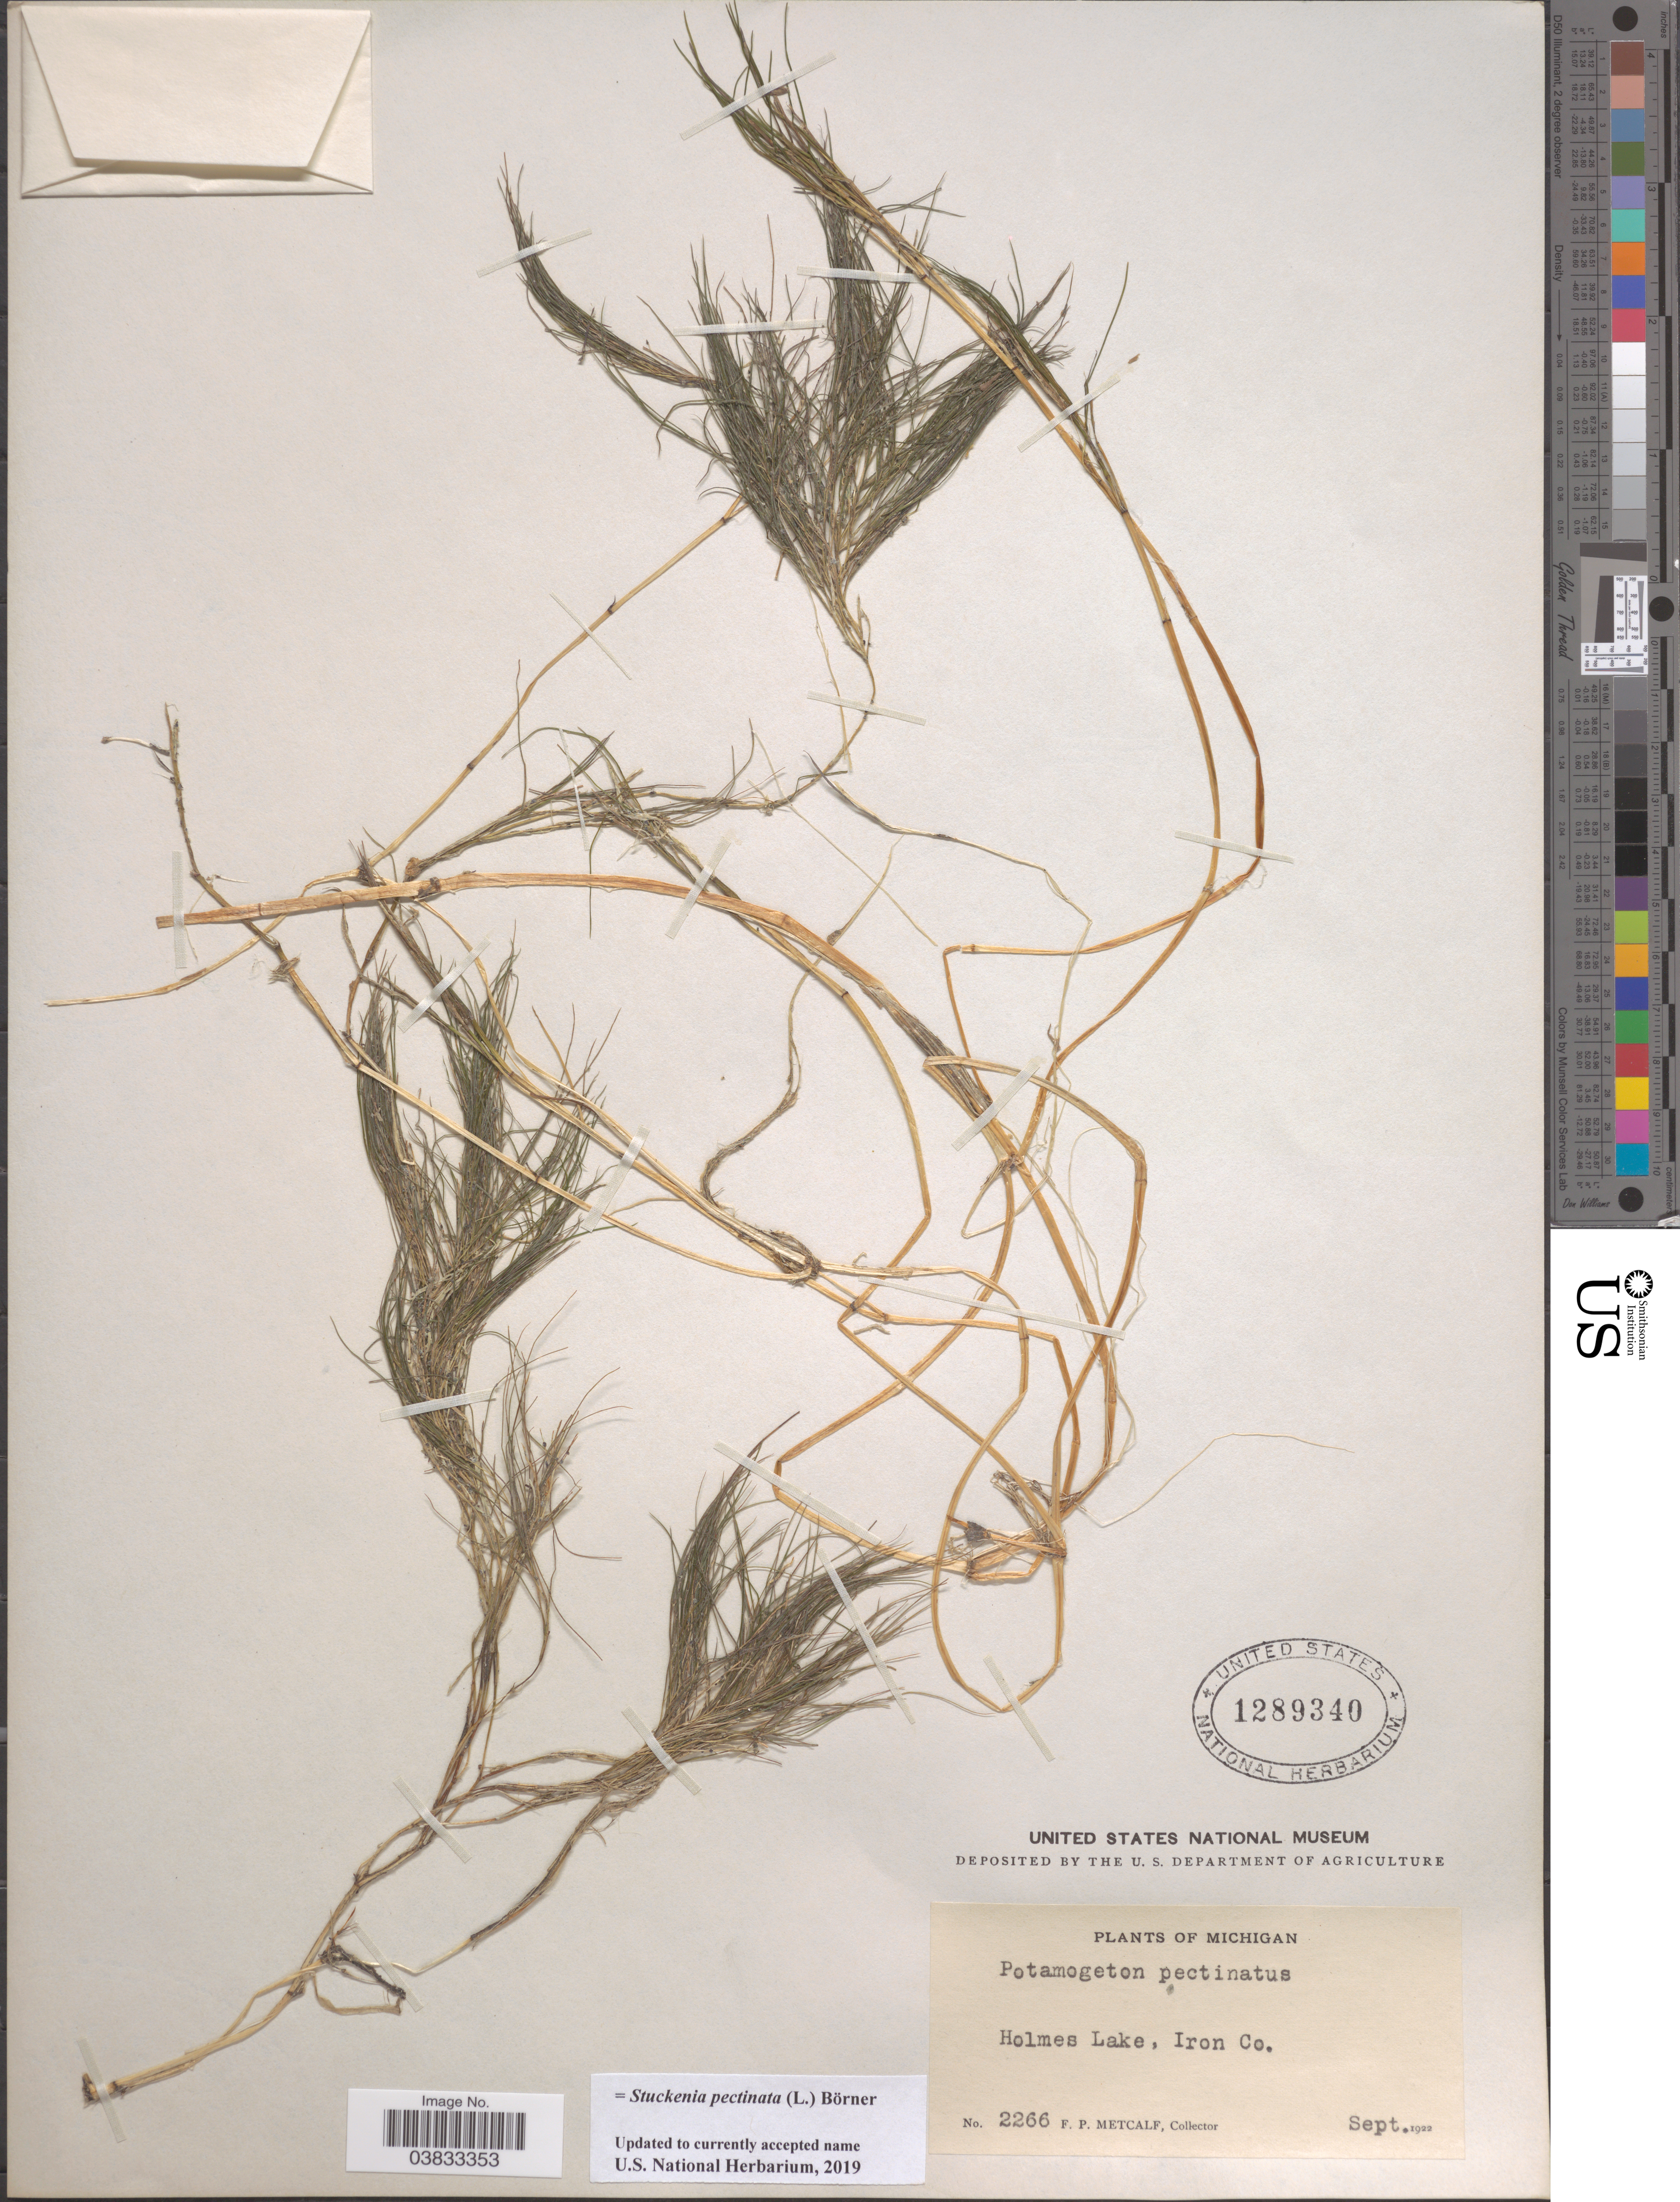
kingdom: Plantae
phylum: Tracheophyta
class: Liliopsida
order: Alismatales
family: Potamogetonaceae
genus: Stuckenia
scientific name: Stuckenia pectinata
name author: (L.) Börner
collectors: F. Metcalf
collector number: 2266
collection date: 1922-09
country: United States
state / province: Michigan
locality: Holmes Lake, Iron Co.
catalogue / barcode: US 1289340